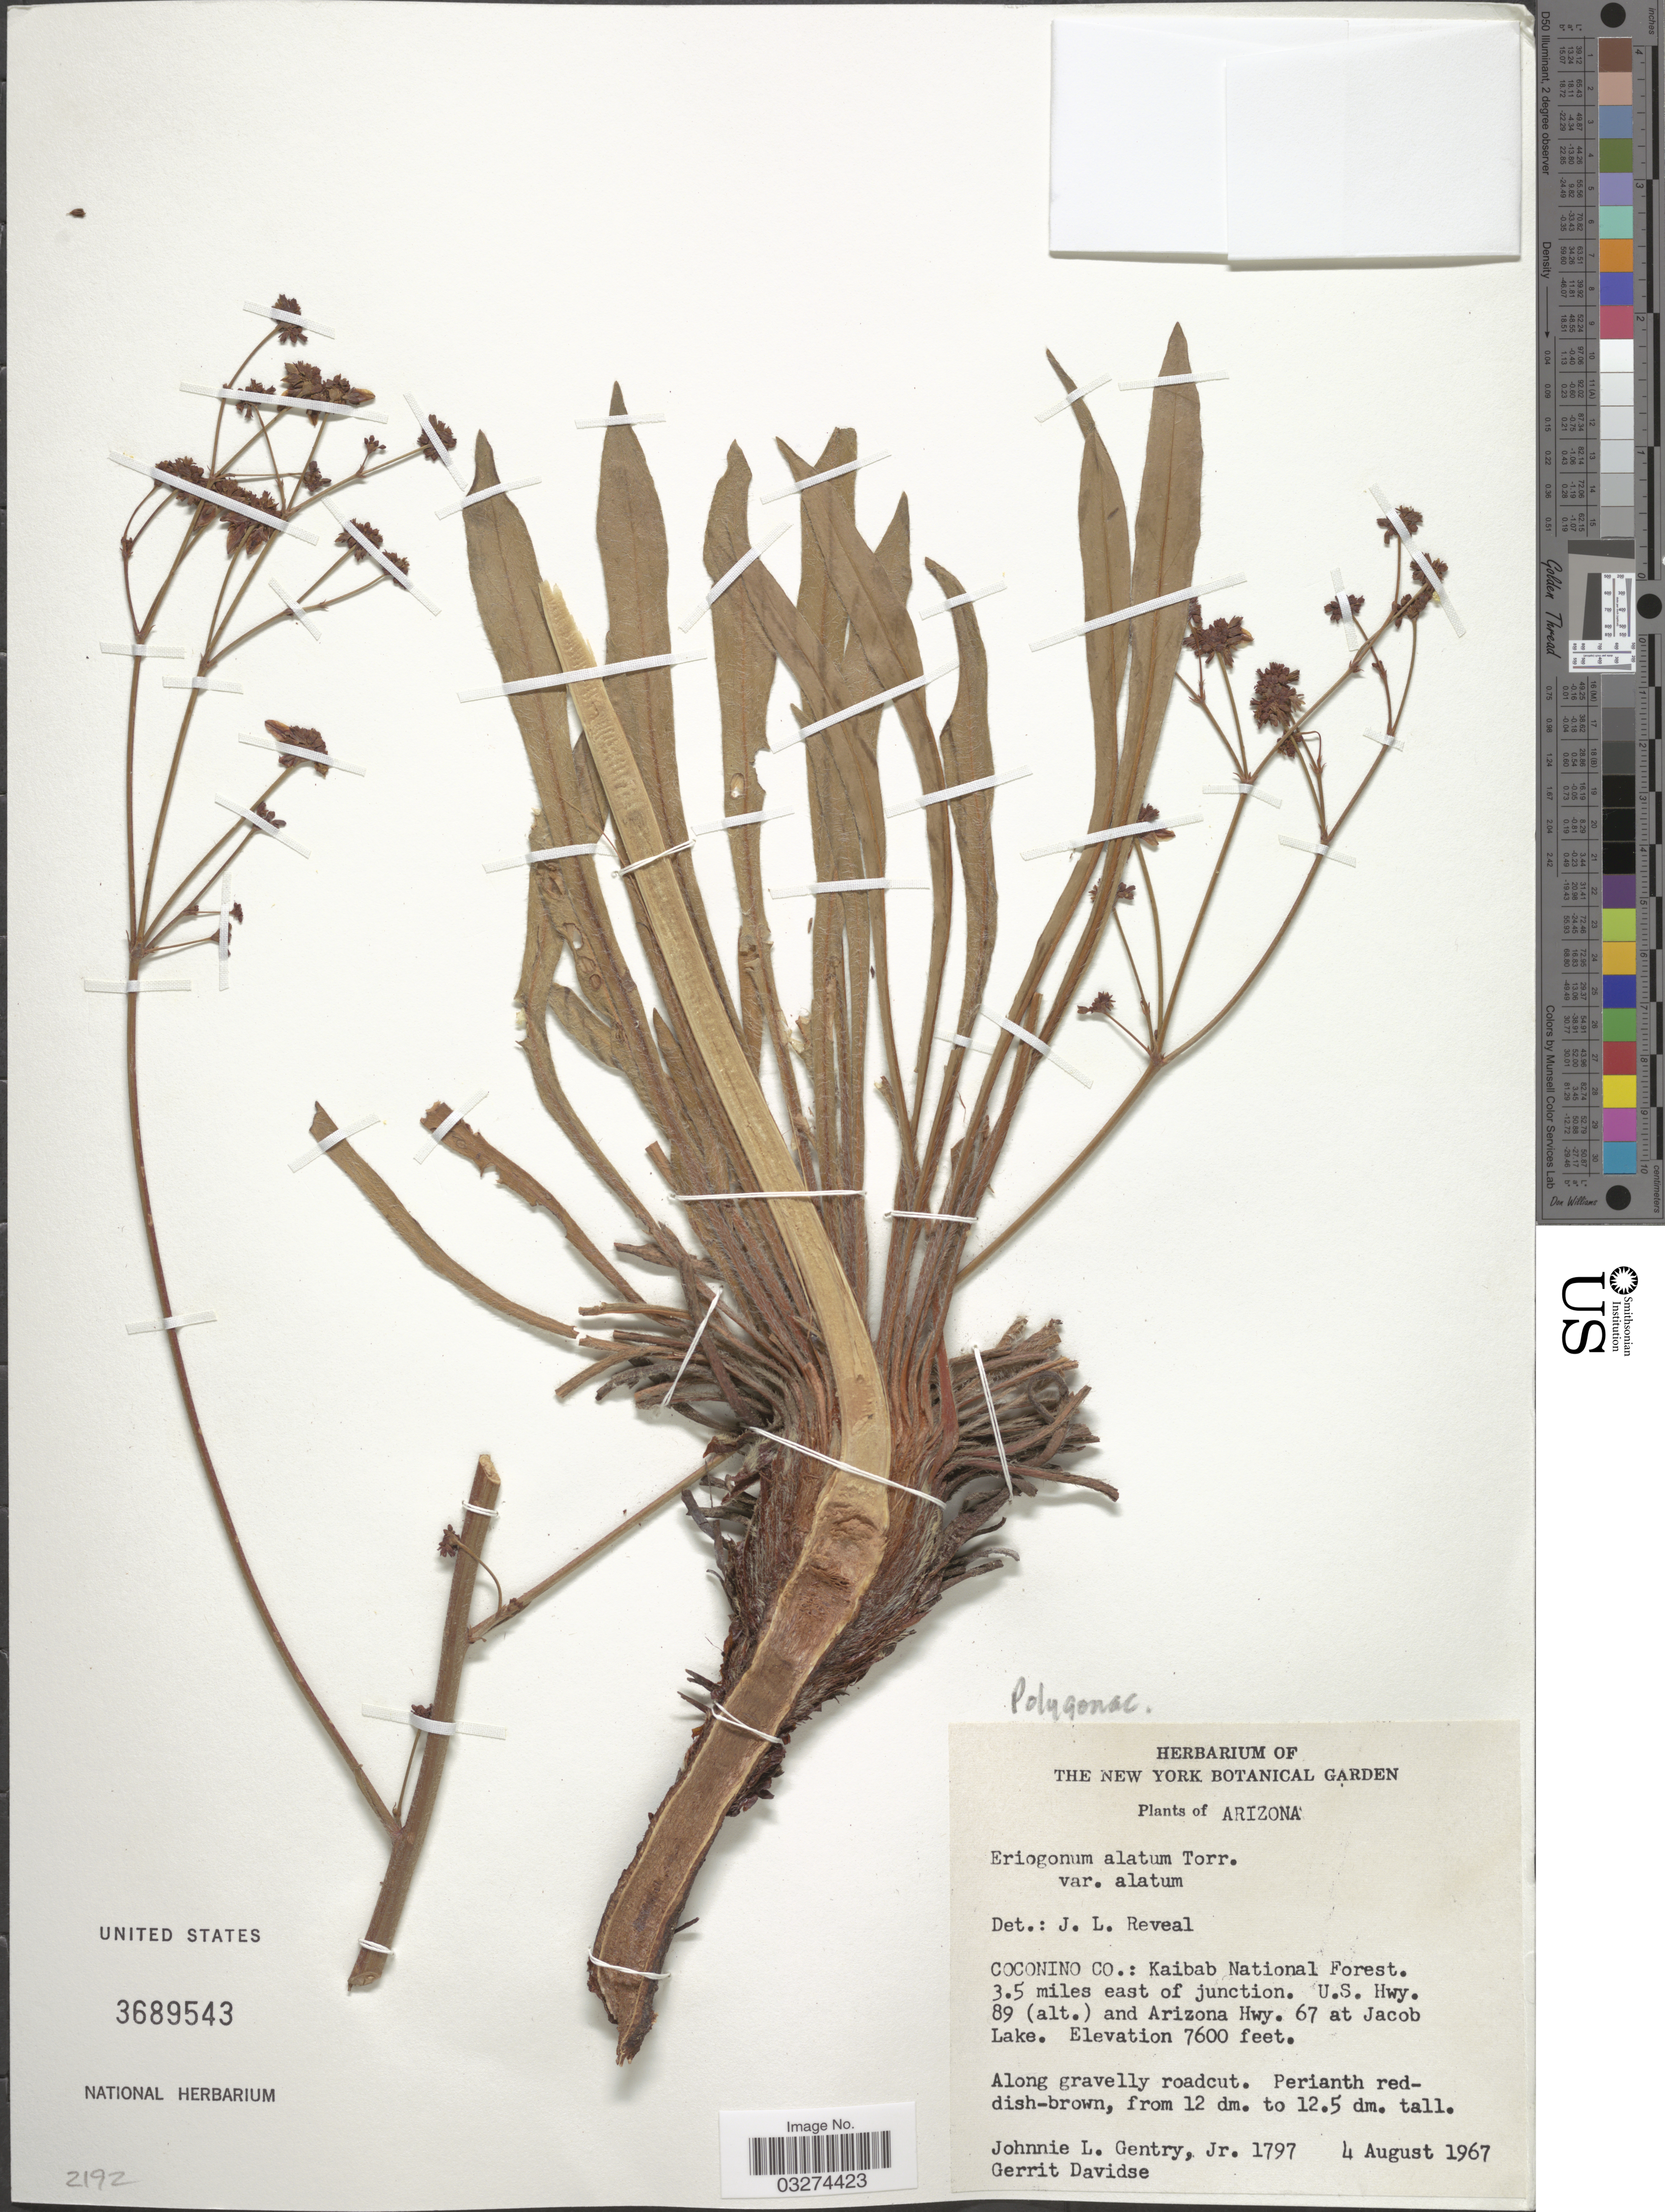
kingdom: Plantae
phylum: Tracheophyta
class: Magnoliopsida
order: Caryophyllales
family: Polygonaceae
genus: Eriogonum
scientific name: Eriogonum alatum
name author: Torr.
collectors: J. L. Gentry & G. Davidse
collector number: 1797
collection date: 1967-08-04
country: United States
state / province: Arizona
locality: Coconino Co.: Kaibab National Forest. 3.5 miles east of junction. U.S. Hwy. 89 (alt.) and Arizona Hwy. 67 at Jacob Lake.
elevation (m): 2316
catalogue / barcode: US 3689543